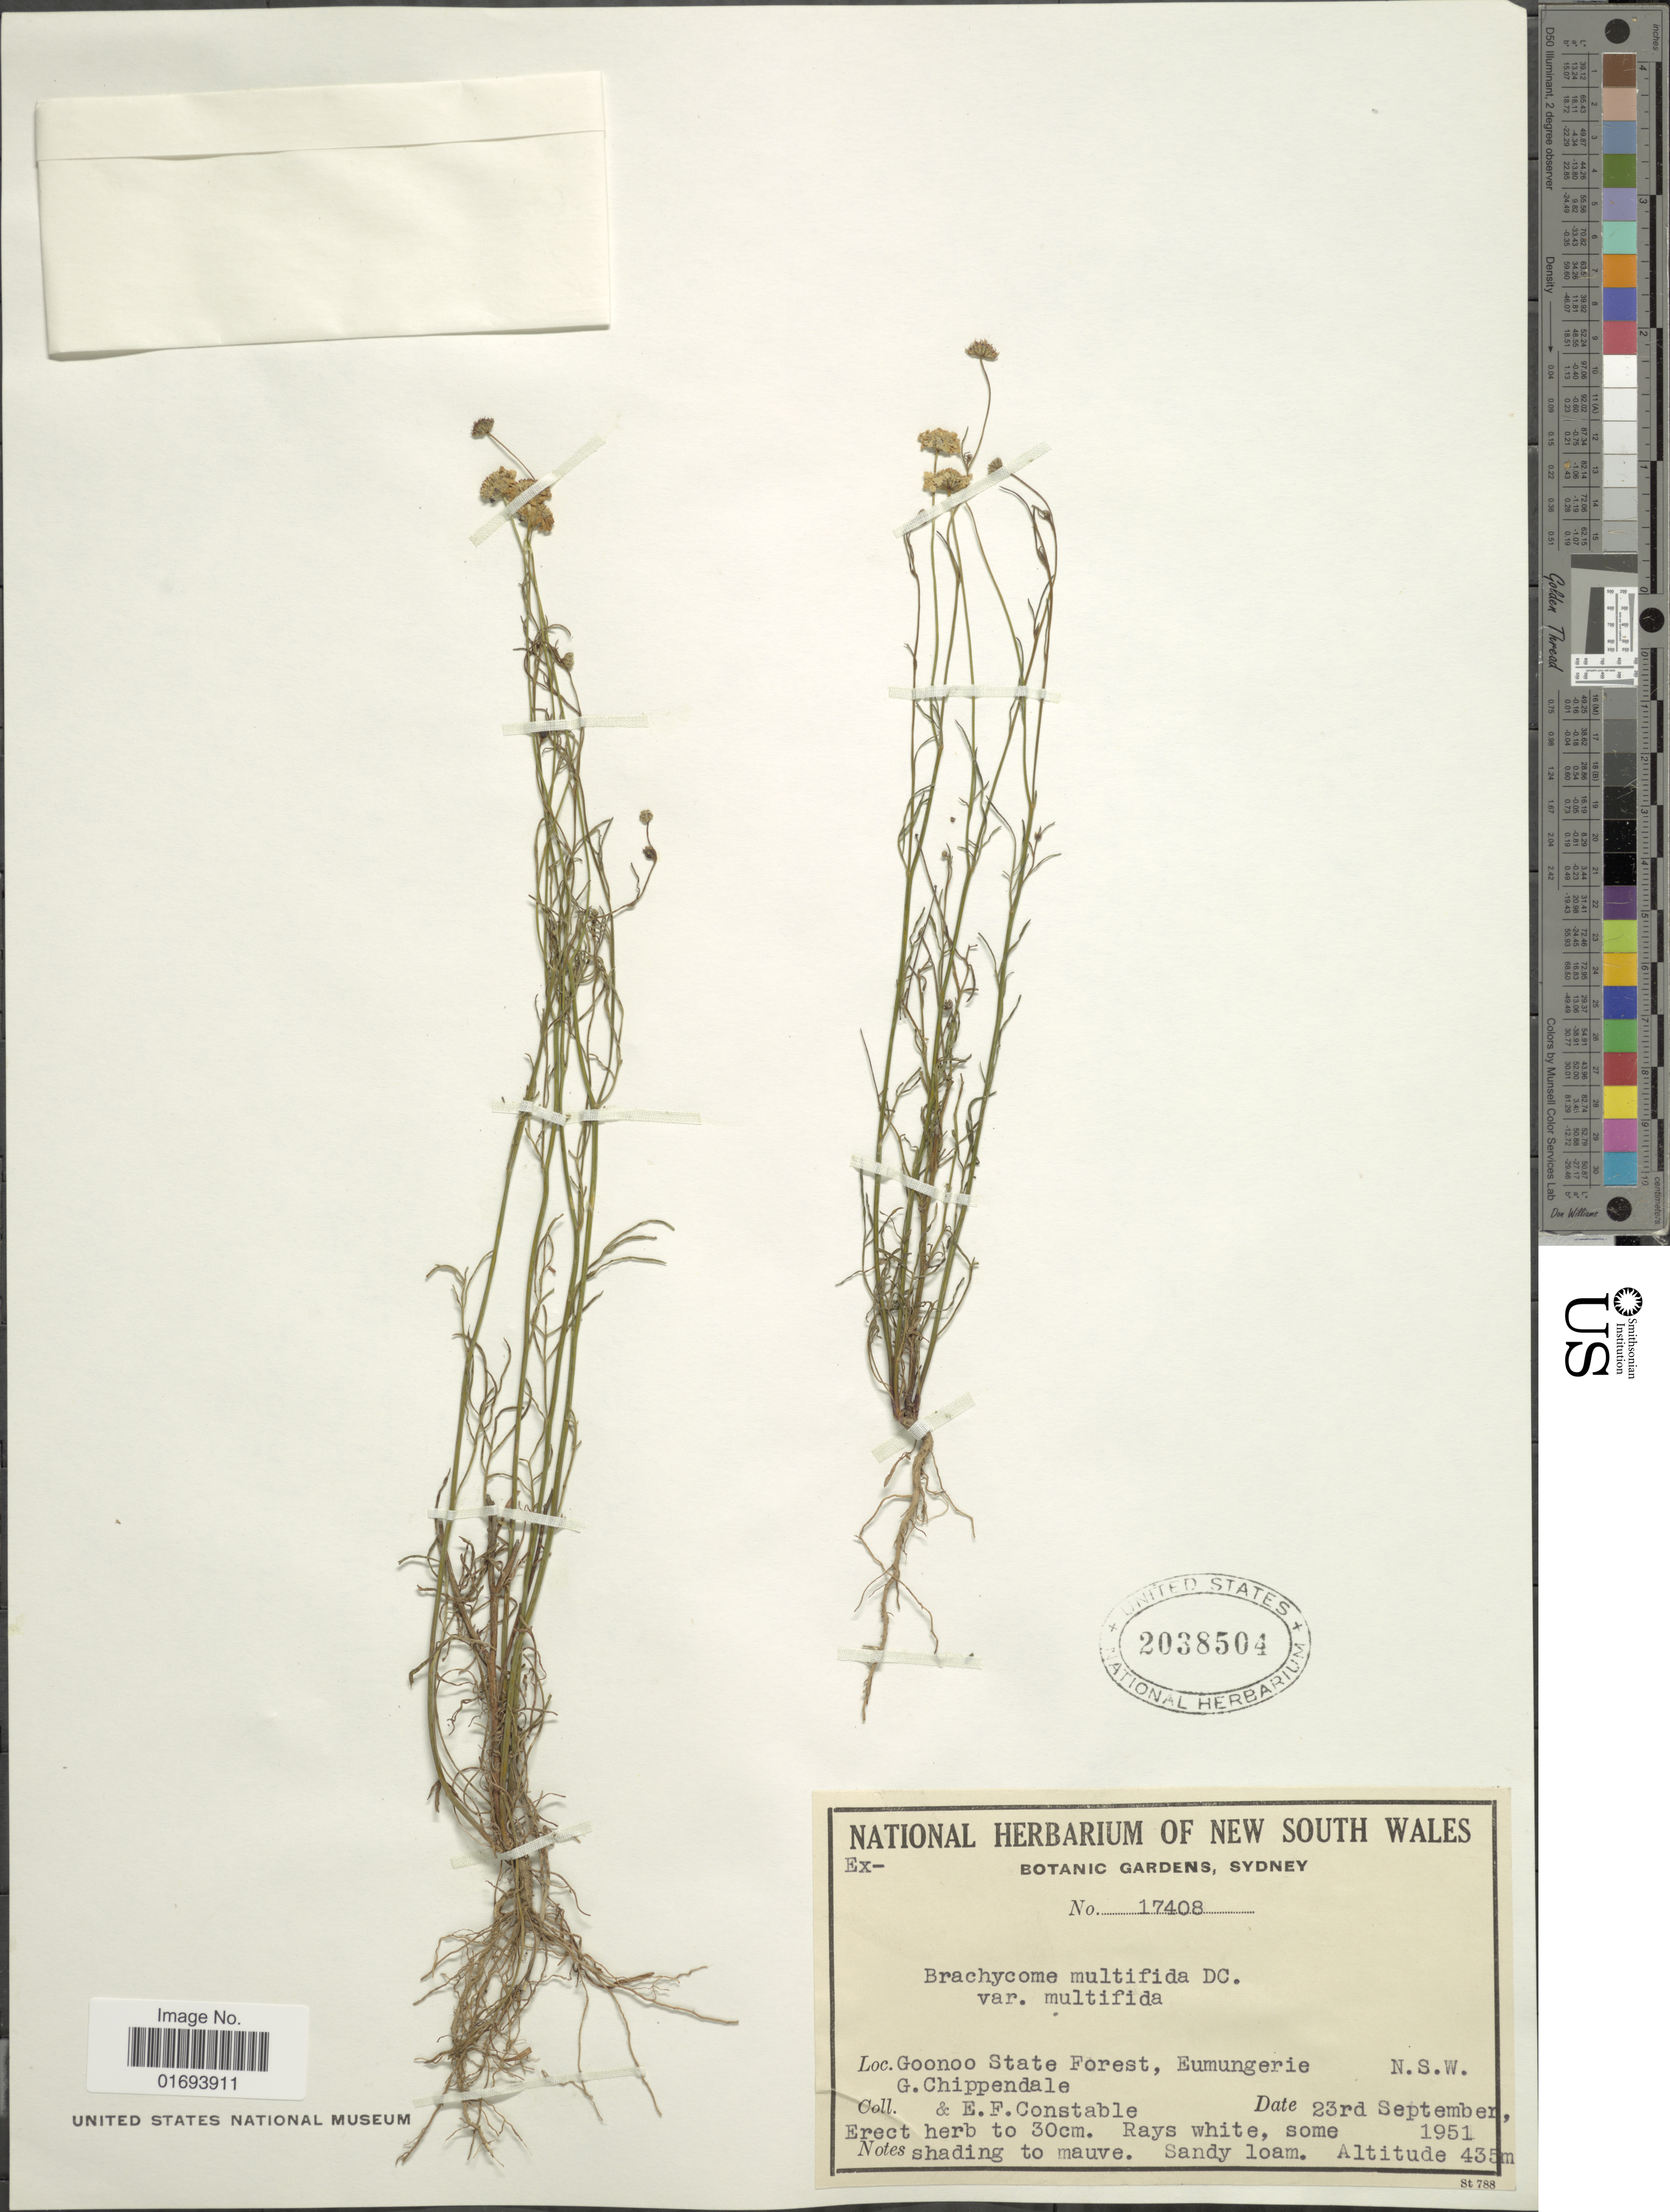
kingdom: Plantae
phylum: Tracheophyta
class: Magnoliopsida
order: Asterales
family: Asteraceae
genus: Brachyscome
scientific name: Brachyscome multifida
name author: DC.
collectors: G. Chippendale & E. F. Constable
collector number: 17408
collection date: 1951-09-23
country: Australia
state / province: New South Wales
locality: Goonoo State Forest, Eumungerie. N. S. W.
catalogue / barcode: US 2038504